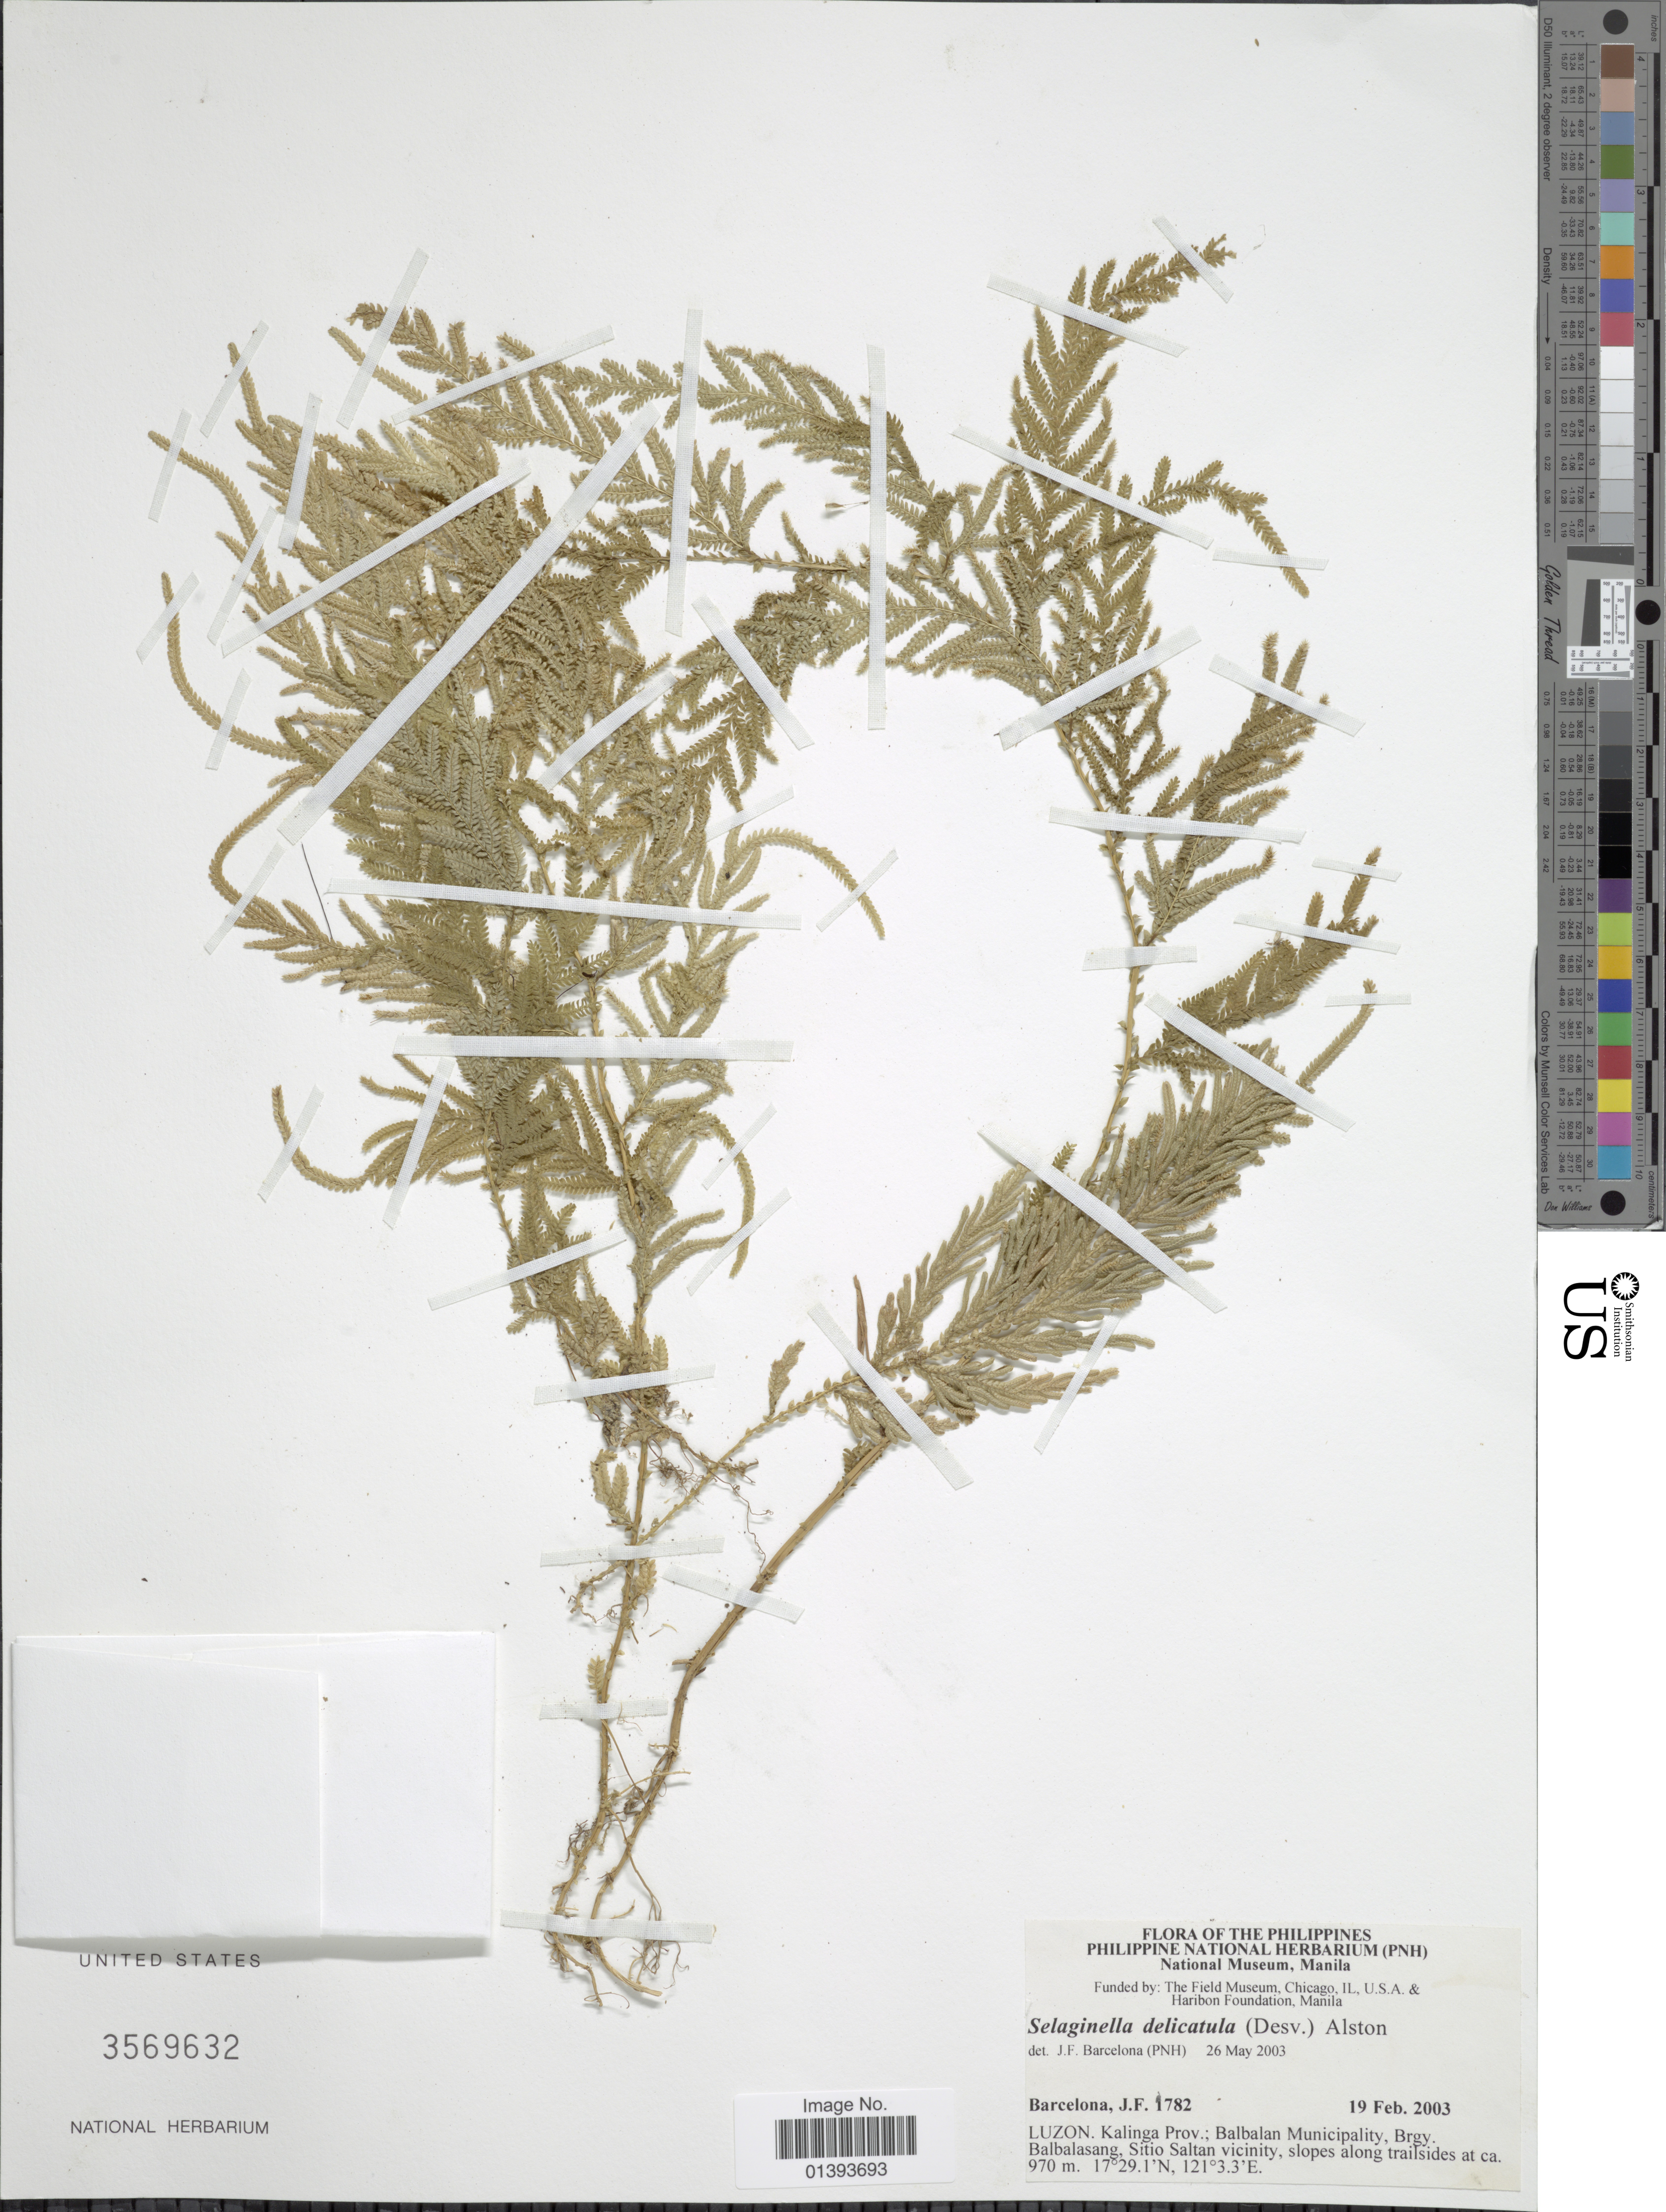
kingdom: Plantae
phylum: Tracheophyta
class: Lycopodiopsida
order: Selaginellales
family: Selaginellaceae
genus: Selaginella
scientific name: Selaginella delicatula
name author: (Desv.) Alston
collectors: J. F. Barcelona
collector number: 1782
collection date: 2003-02-19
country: Philippines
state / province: Central Luzon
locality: Luzon, Kalinga prov.: Balbalan Municipality, Brgy. Balbalasang, Sitio vicinity, slopes along trailsides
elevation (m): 970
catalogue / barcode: US 3569632